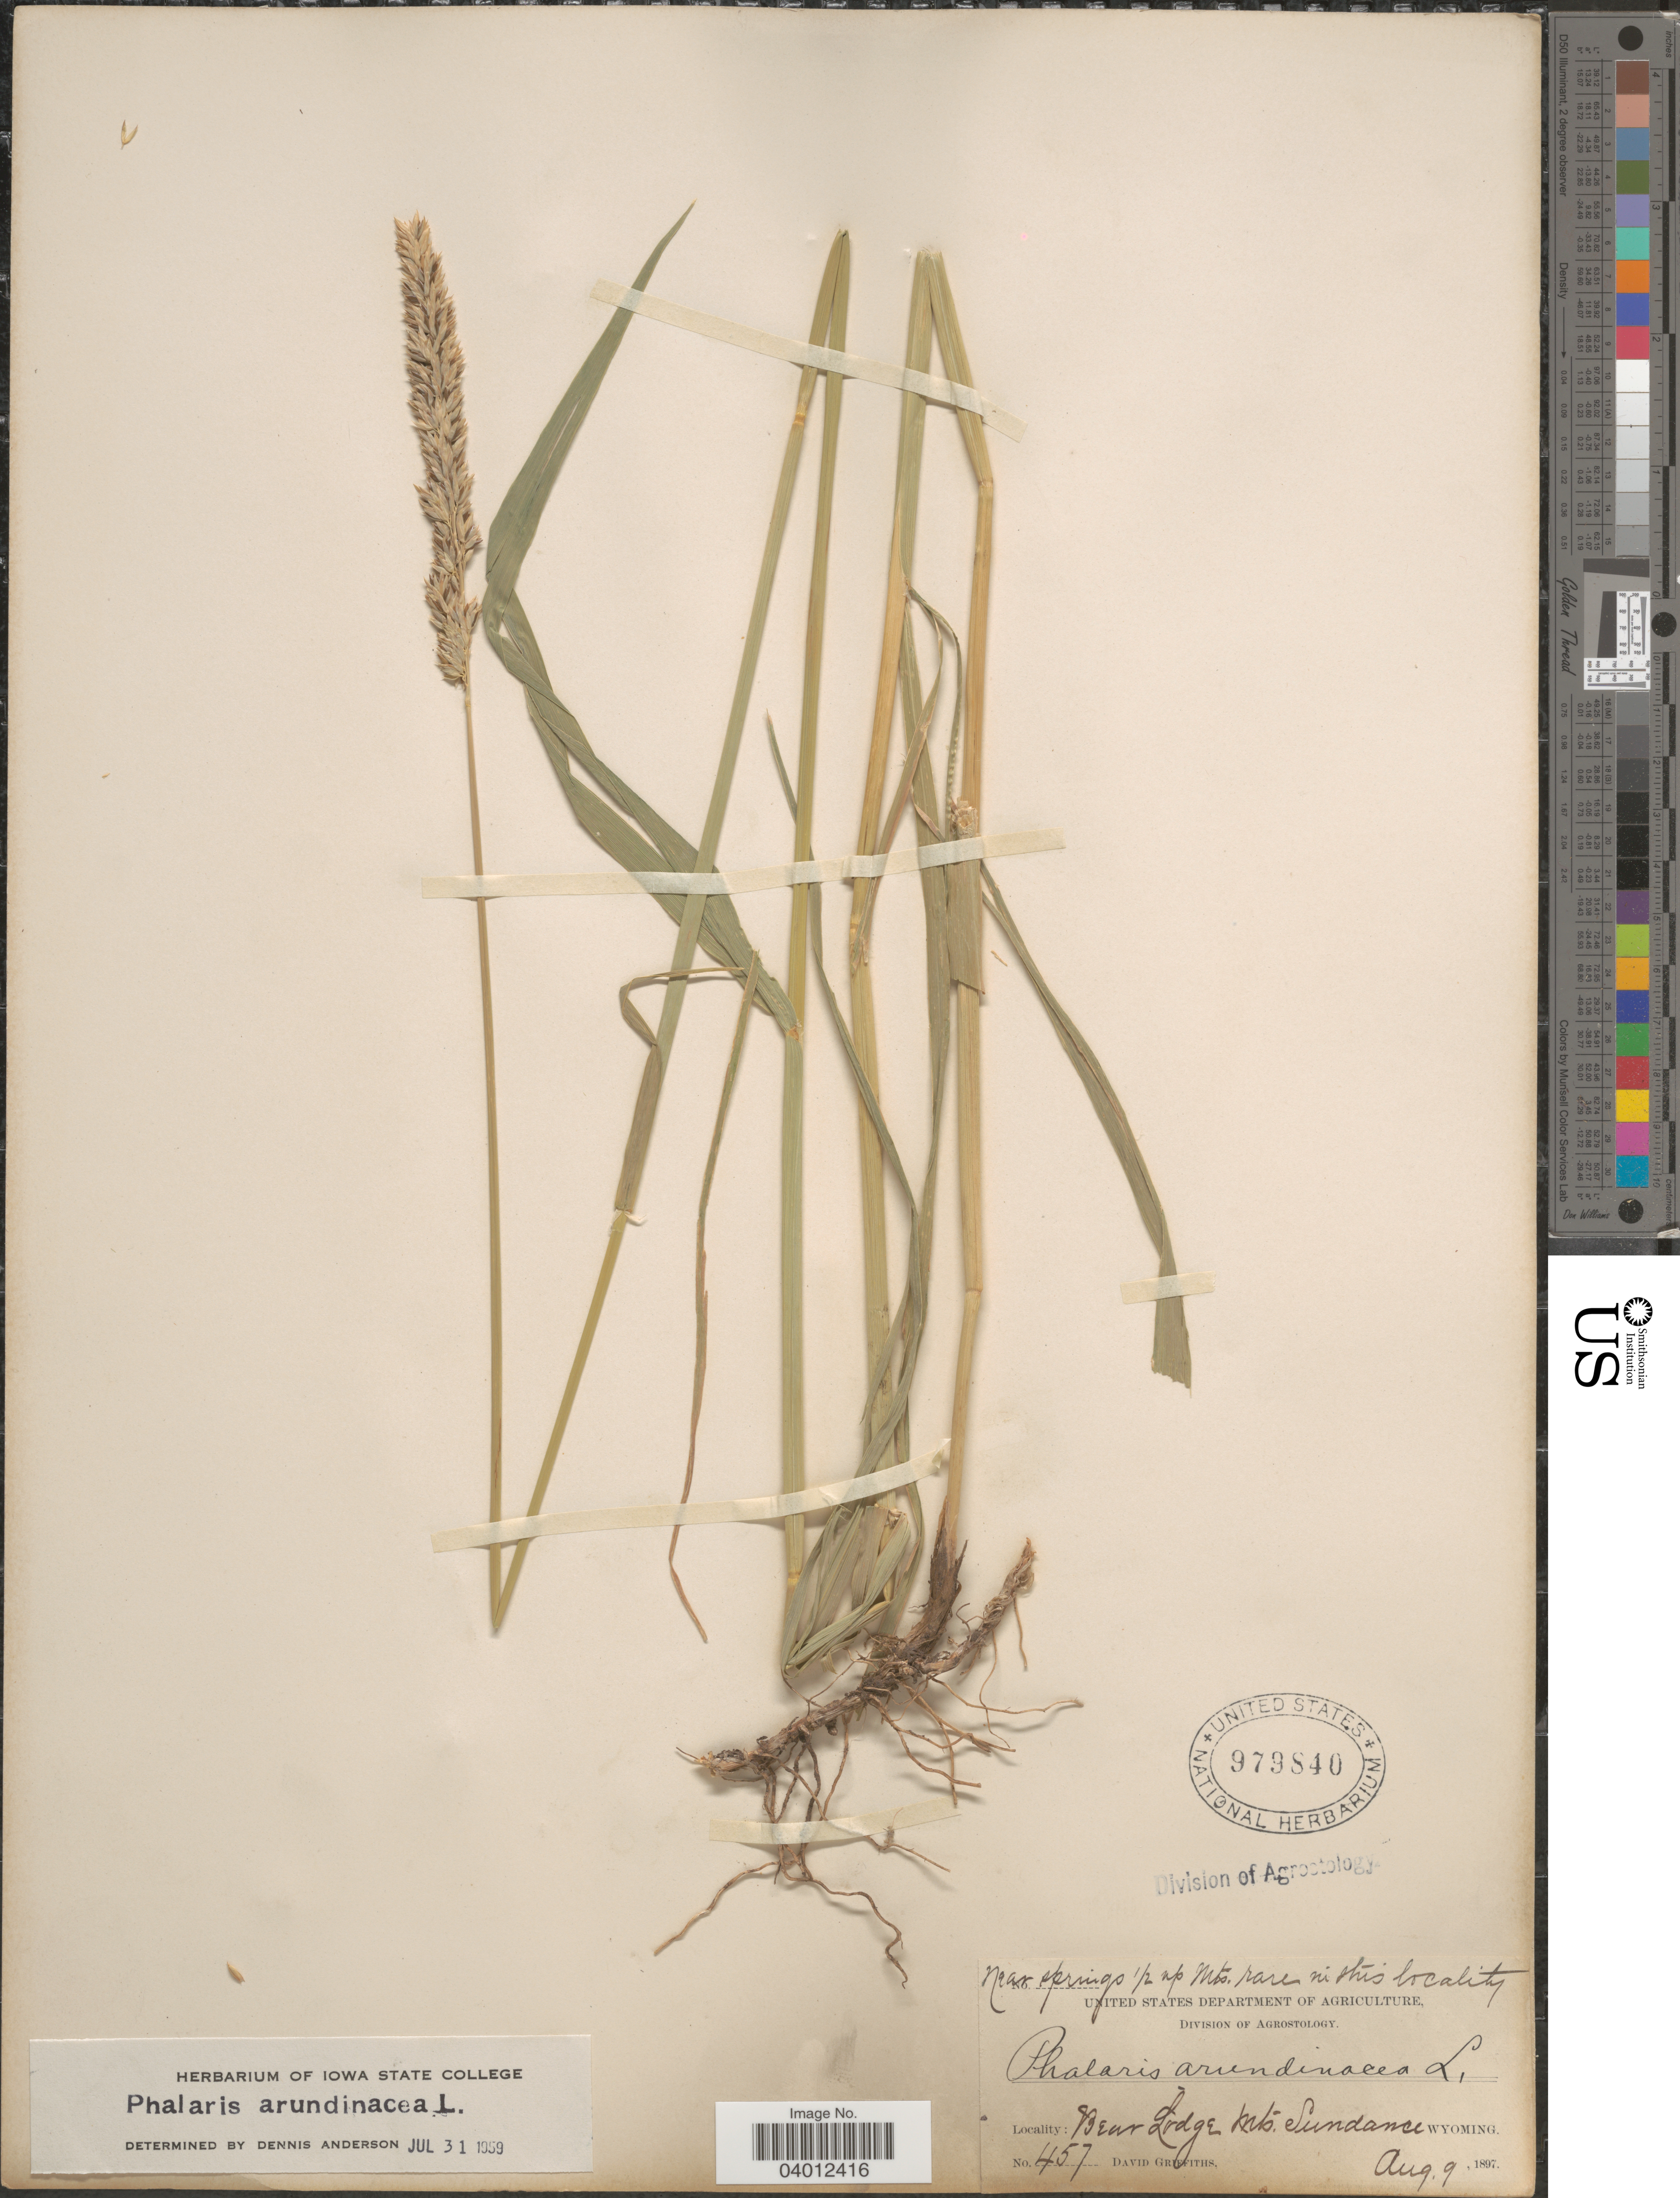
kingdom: Plantae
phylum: Tracheophyta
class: Liliopsida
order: Poales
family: Poaceae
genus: Phalaris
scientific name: Phalaris arundinacea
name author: L.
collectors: D. Griffiths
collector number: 457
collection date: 1897-08-09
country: United States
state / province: Wyoming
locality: Bear Lodge Mts. Sundance.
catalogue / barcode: US 979840